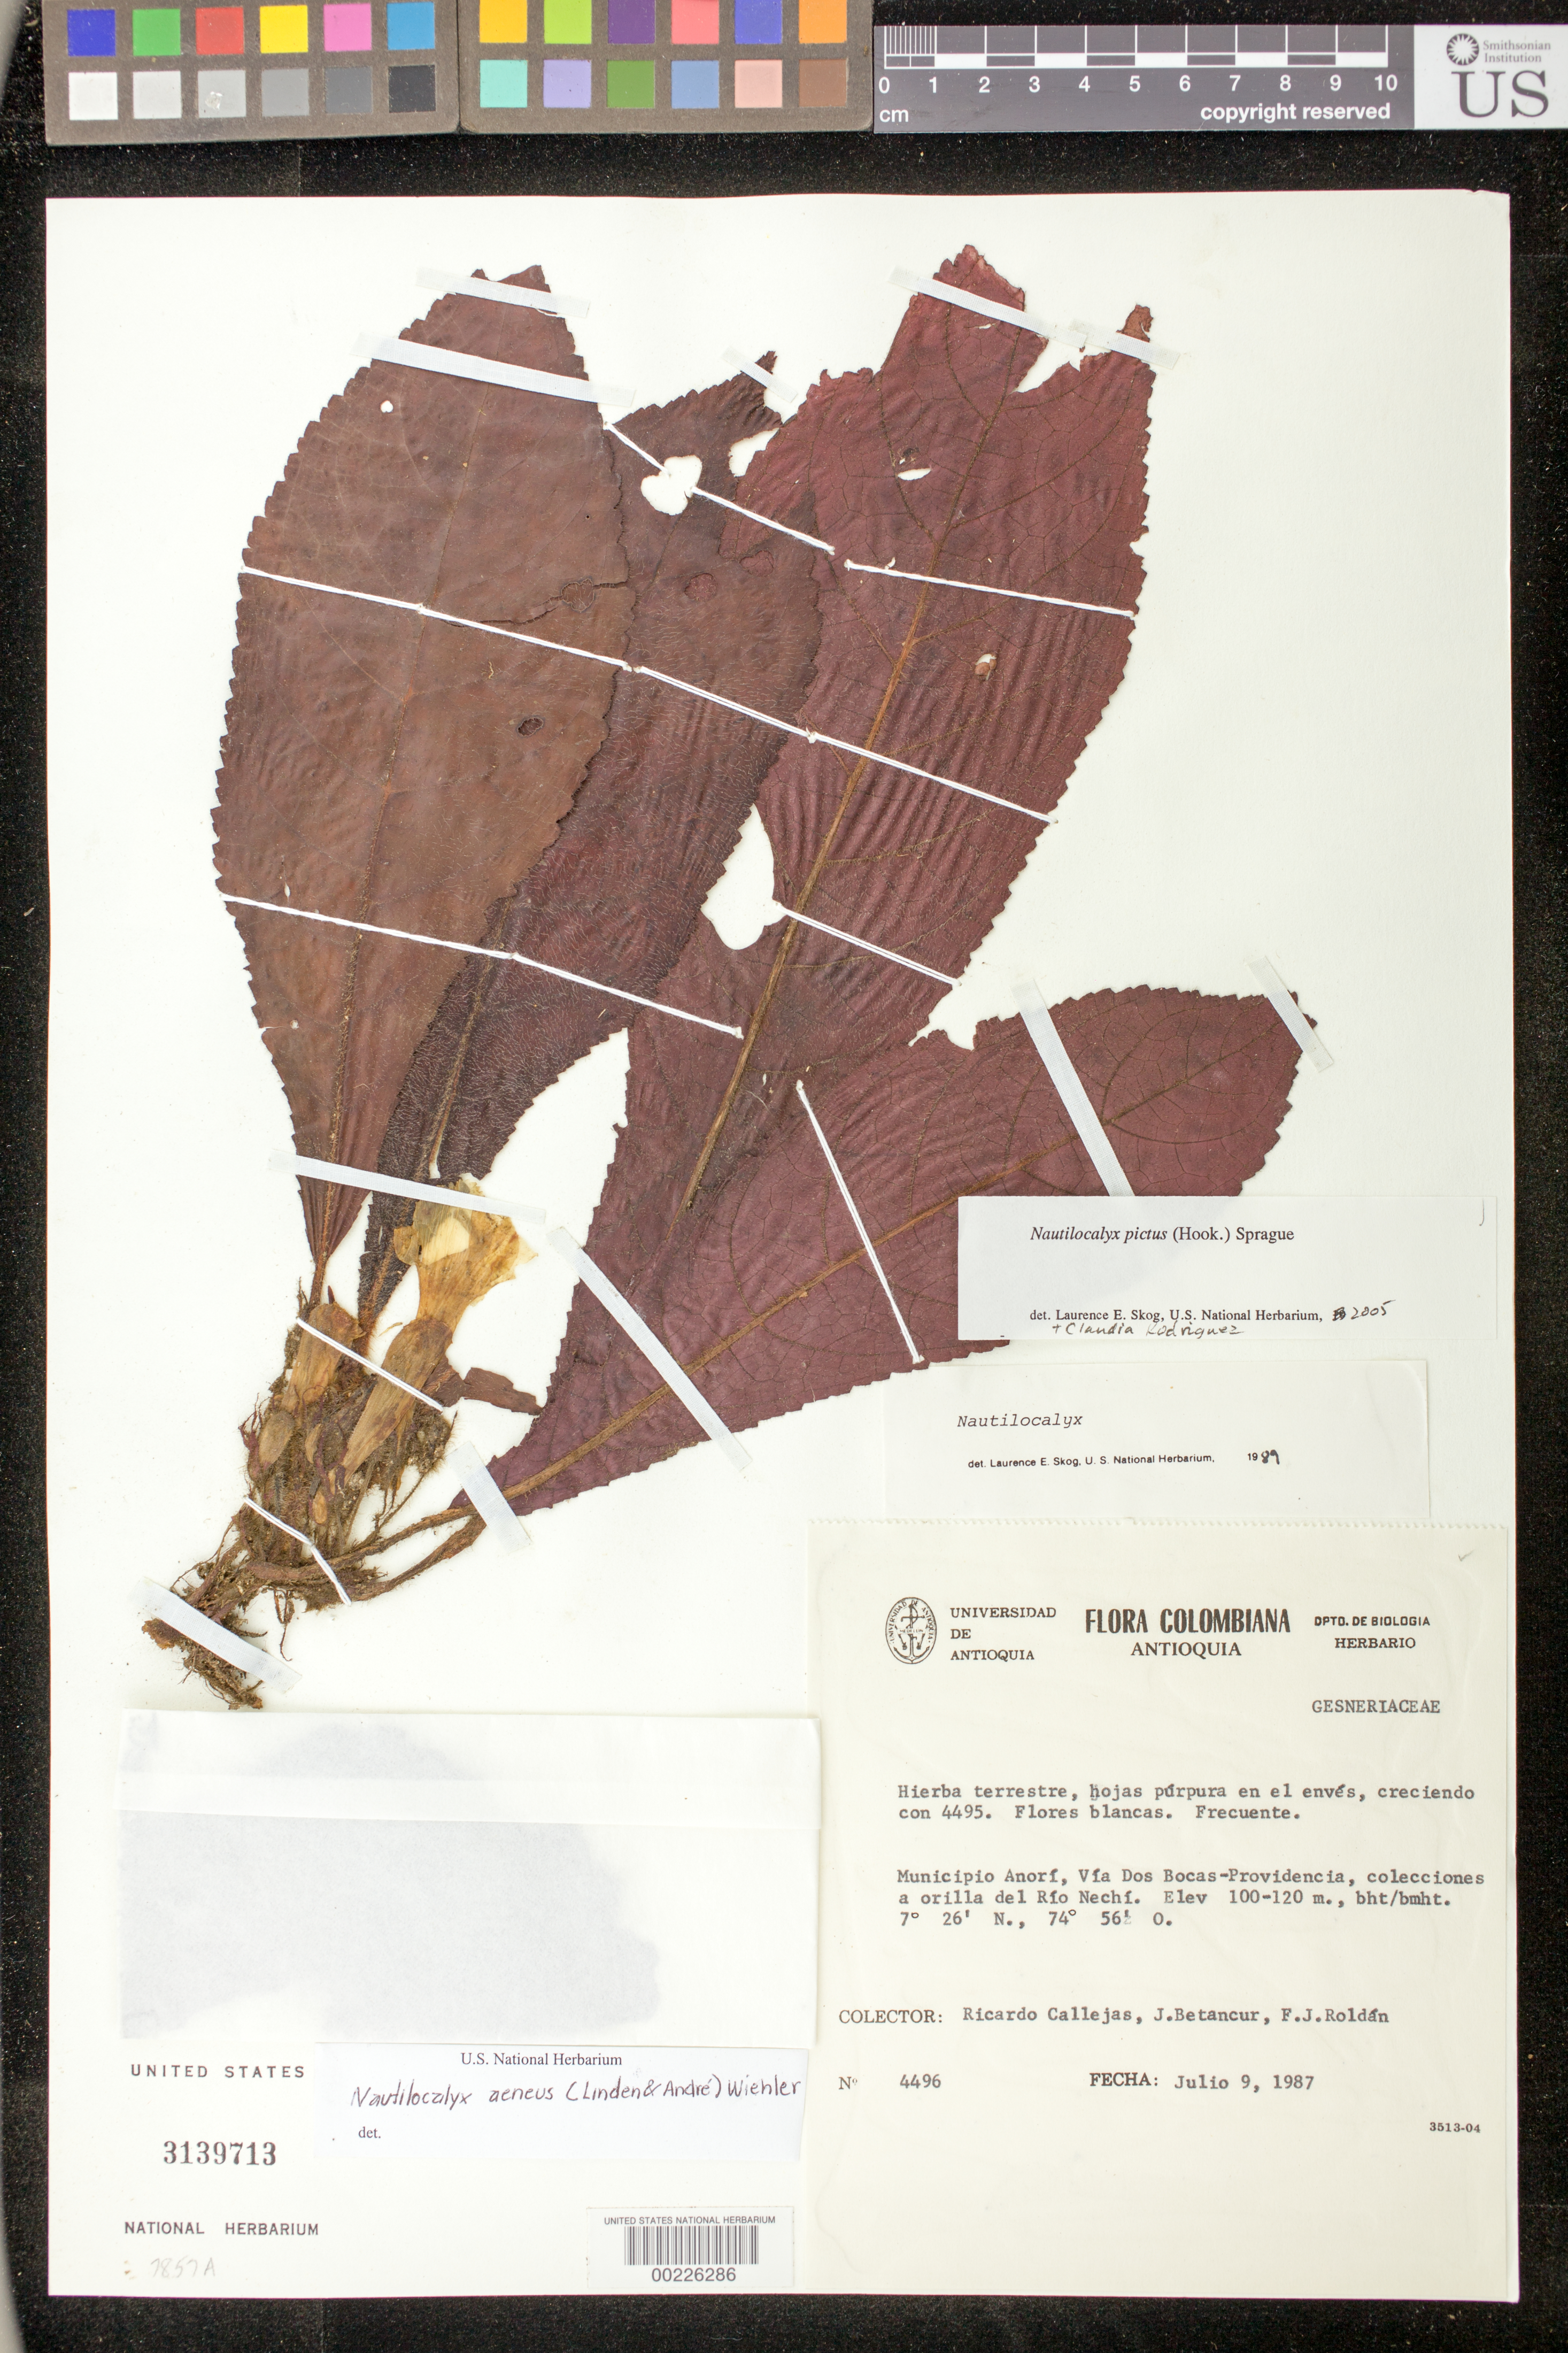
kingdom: Plantae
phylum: Tracheophyta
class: Magnoliopsida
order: Lamiales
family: Gesneriaceae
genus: Nautilocalyx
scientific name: Nautilocalyx aeneus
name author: (Linden & André) Wiehler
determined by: Mora, M. Marcela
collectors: R. Callejas, J. C. Betancur & F. J. Roldán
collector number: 4496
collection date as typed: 09 Jul 1987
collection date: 1987-07-09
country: Colombia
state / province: Antioquia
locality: Mpio. Anorí, Vía Dos Bocas-Providencia, colecciones a orilla del Río Nechí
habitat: bht/bmht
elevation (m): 100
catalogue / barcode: US 3139713